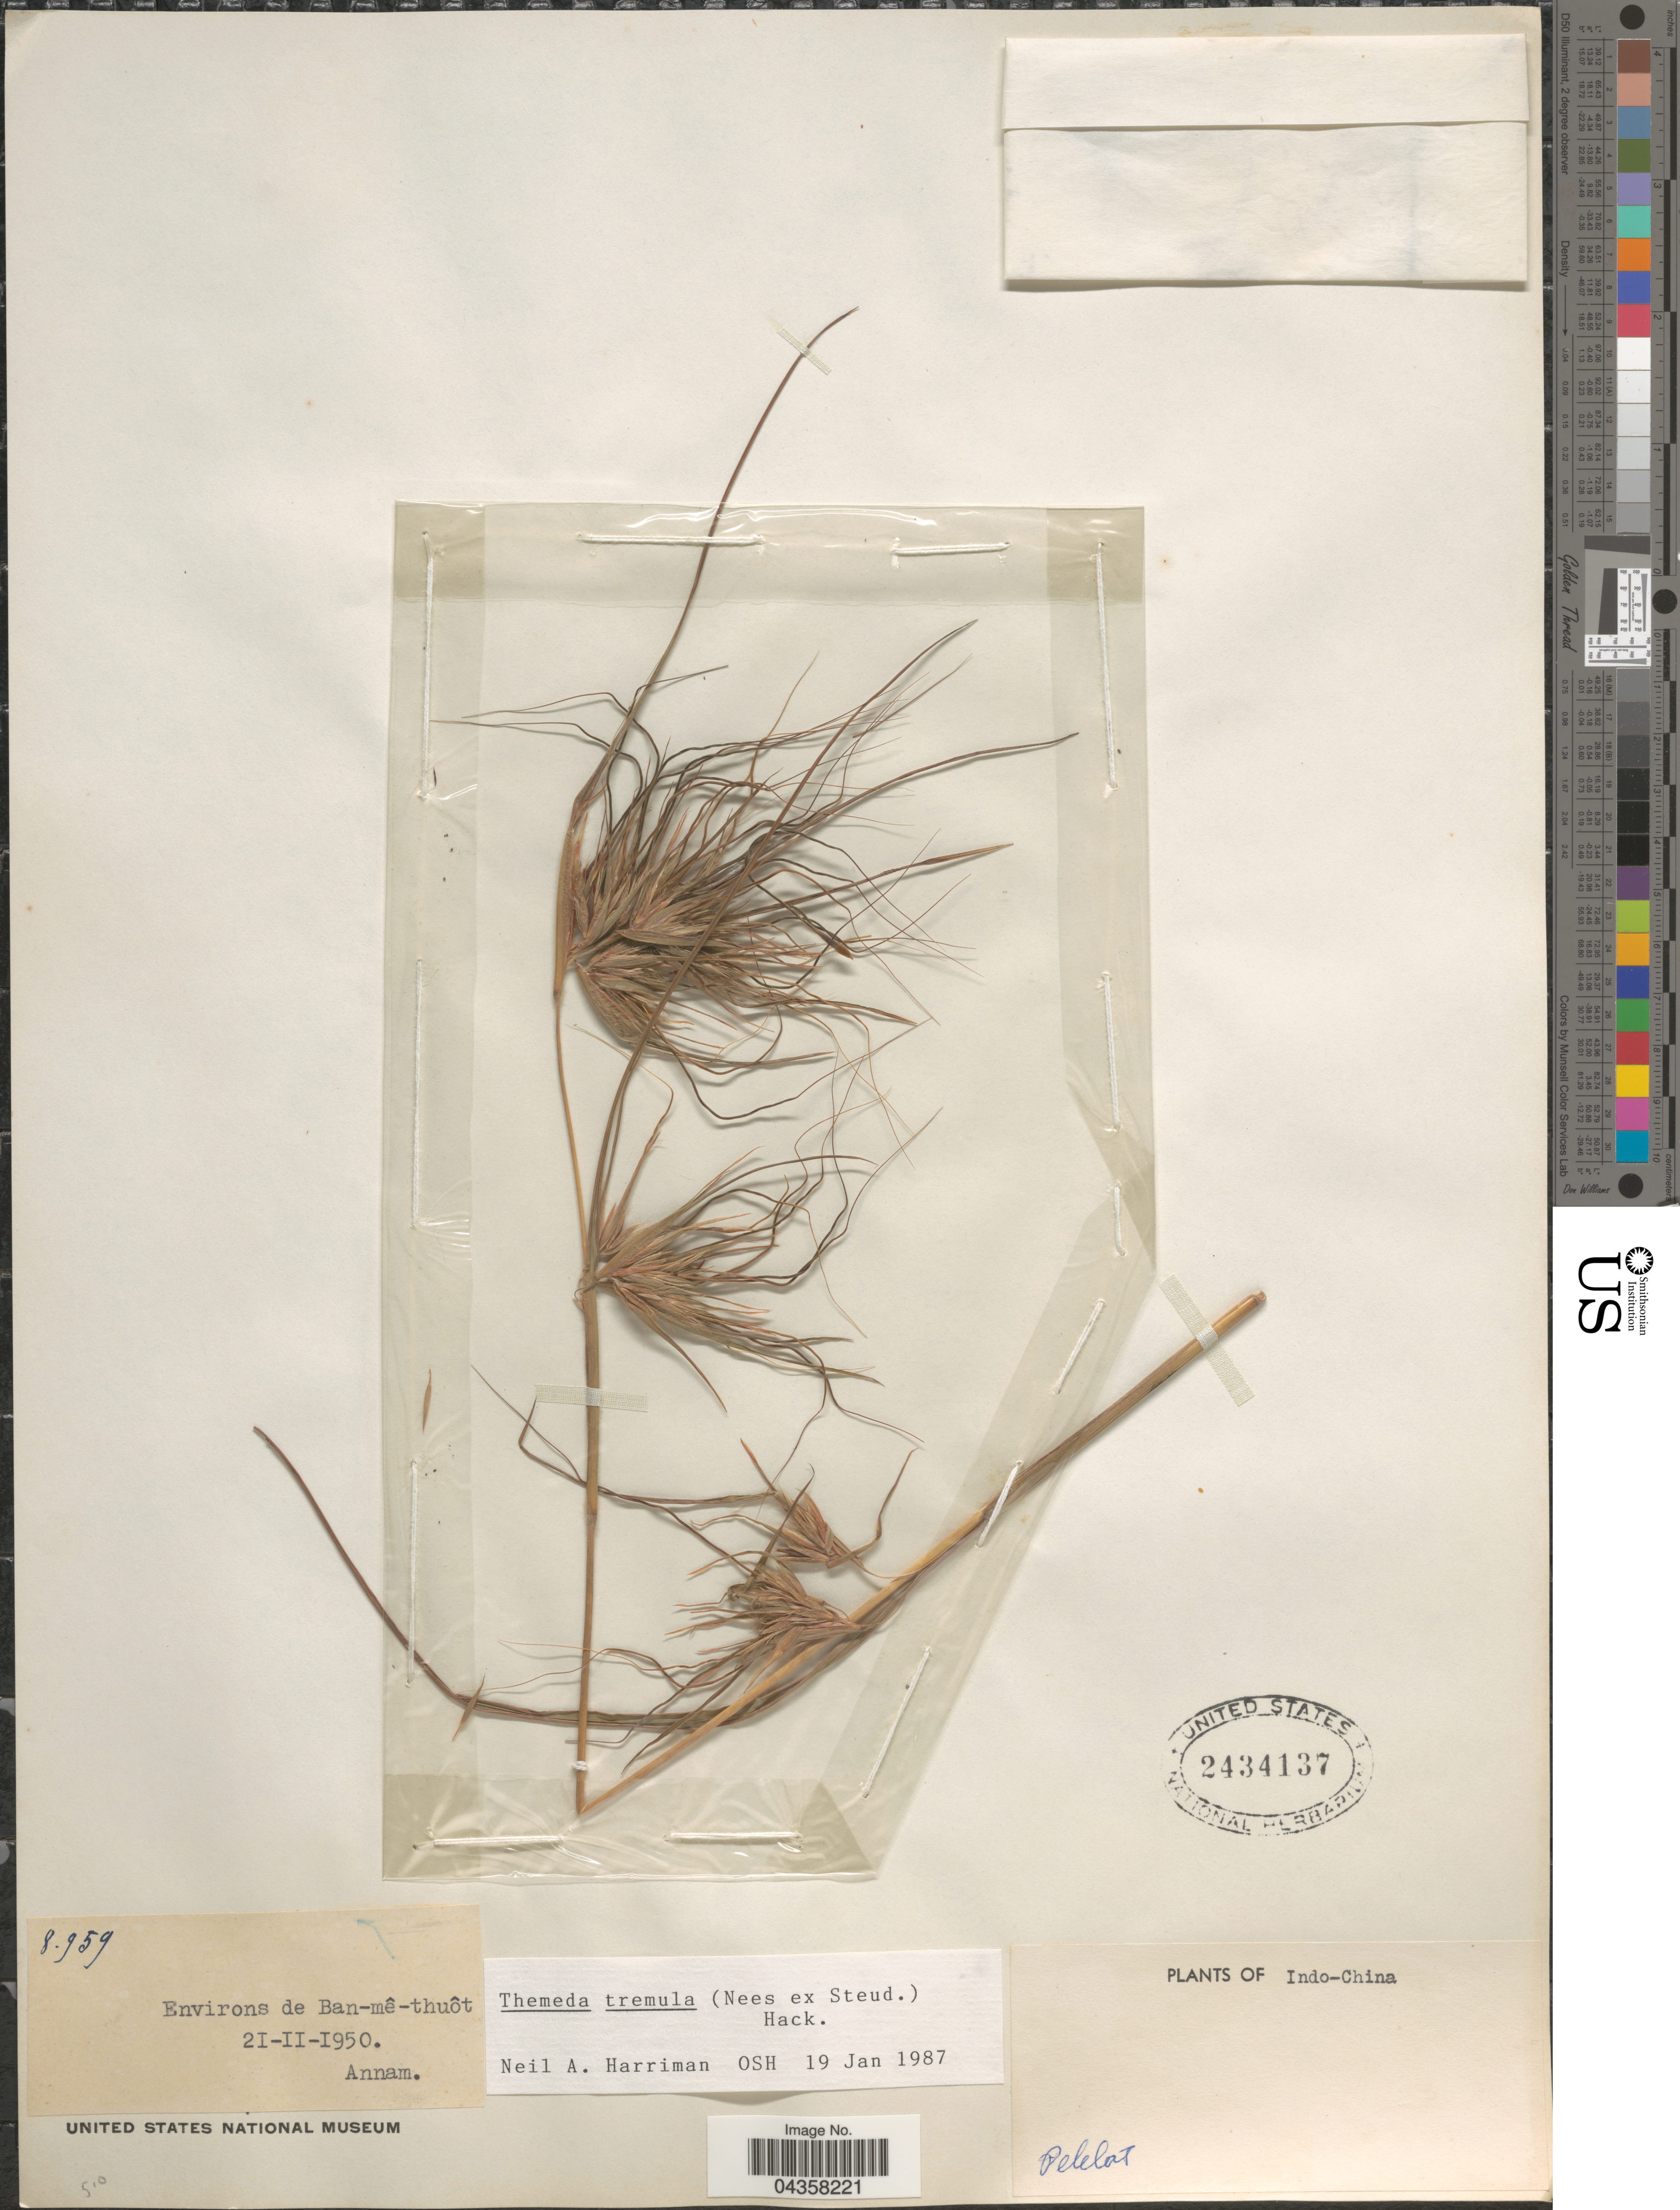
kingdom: Plantae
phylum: Tracheophyta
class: Liliopsida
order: Poales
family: Poaceae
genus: Themeda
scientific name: Themeda tremula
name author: (Nees) Hack.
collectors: -. Pelelot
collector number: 8959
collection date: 1950-11-21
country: Vietnam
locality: Environs de Ban-mê-thuôt. Annam. Indo-China.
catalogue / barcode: US 2434137